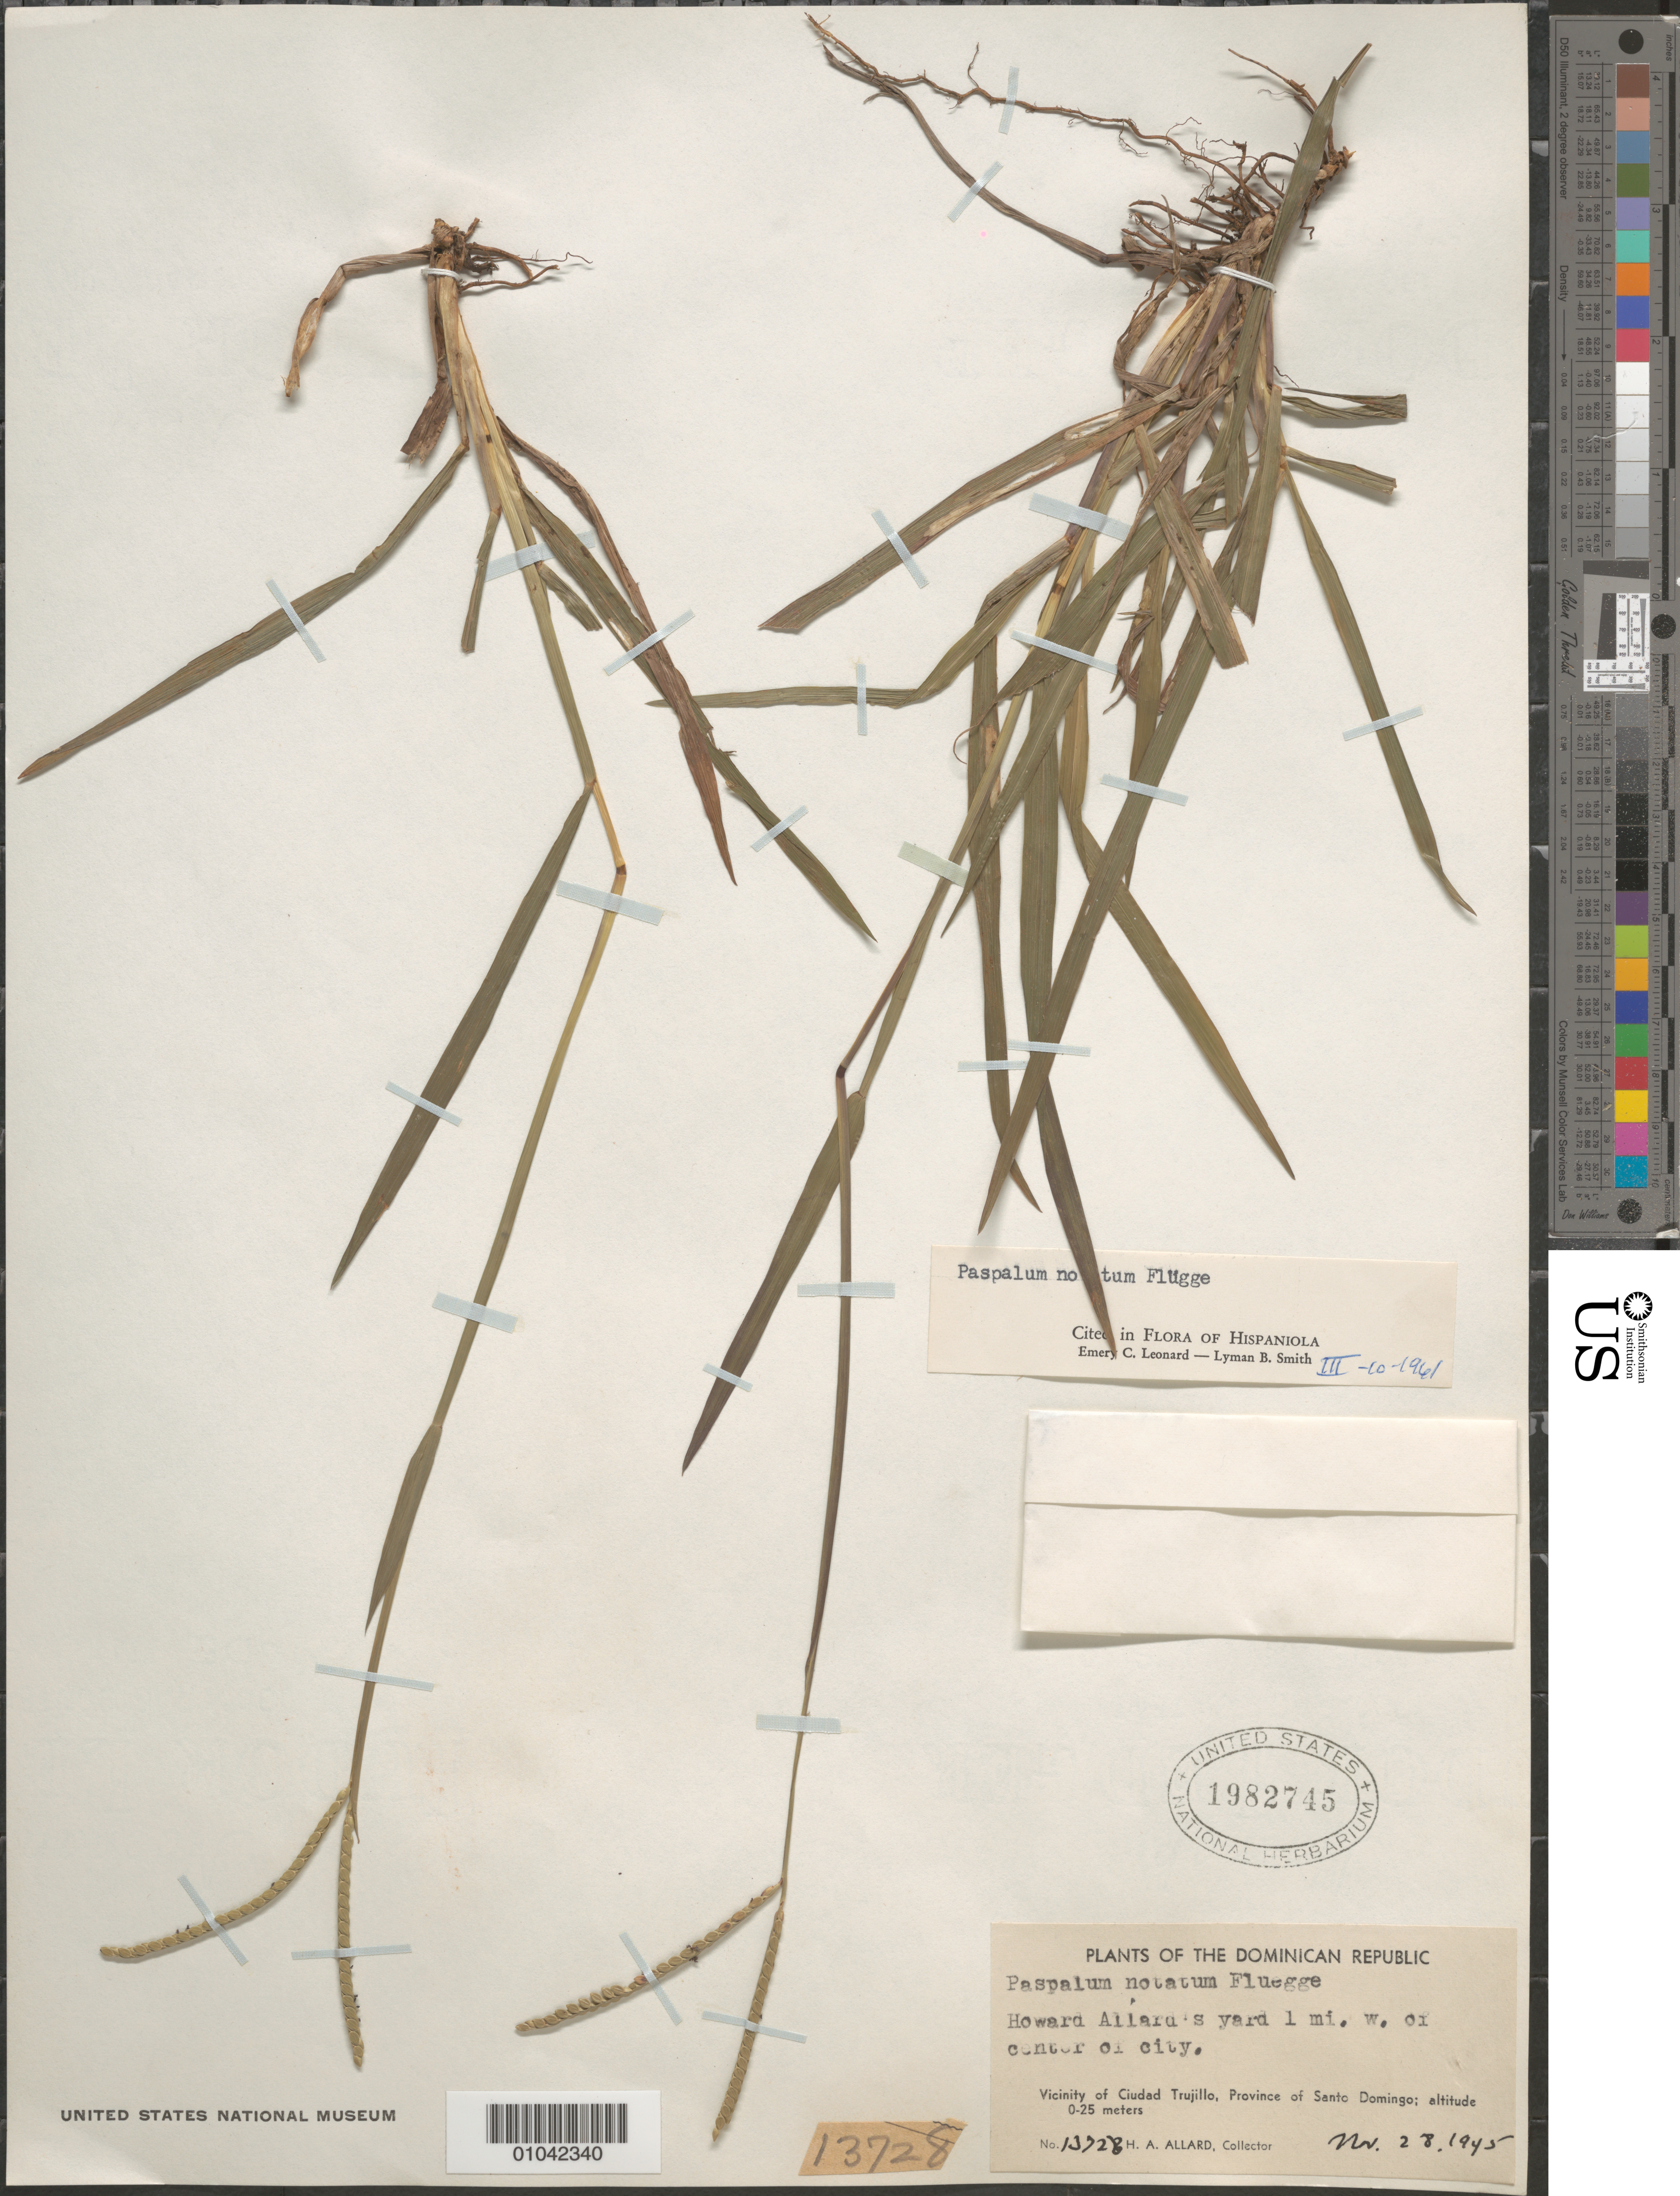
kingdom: Plantae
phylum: Tracheophyta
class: Liliopsida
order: Poales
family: Poaceae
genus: Paspalum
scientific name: Paspalum notatum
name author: Flüggé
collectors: H. A. Allard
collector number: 13728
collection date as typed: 28 Nov 1945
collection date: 1945-11-28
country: Dominican Republic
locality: Vicinity of Ciudad Trujillo, Province of Santo Domingo, Howard Allard's yard 1 mile W of center of city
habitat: in yard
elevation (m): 0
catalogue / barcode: US 1982745